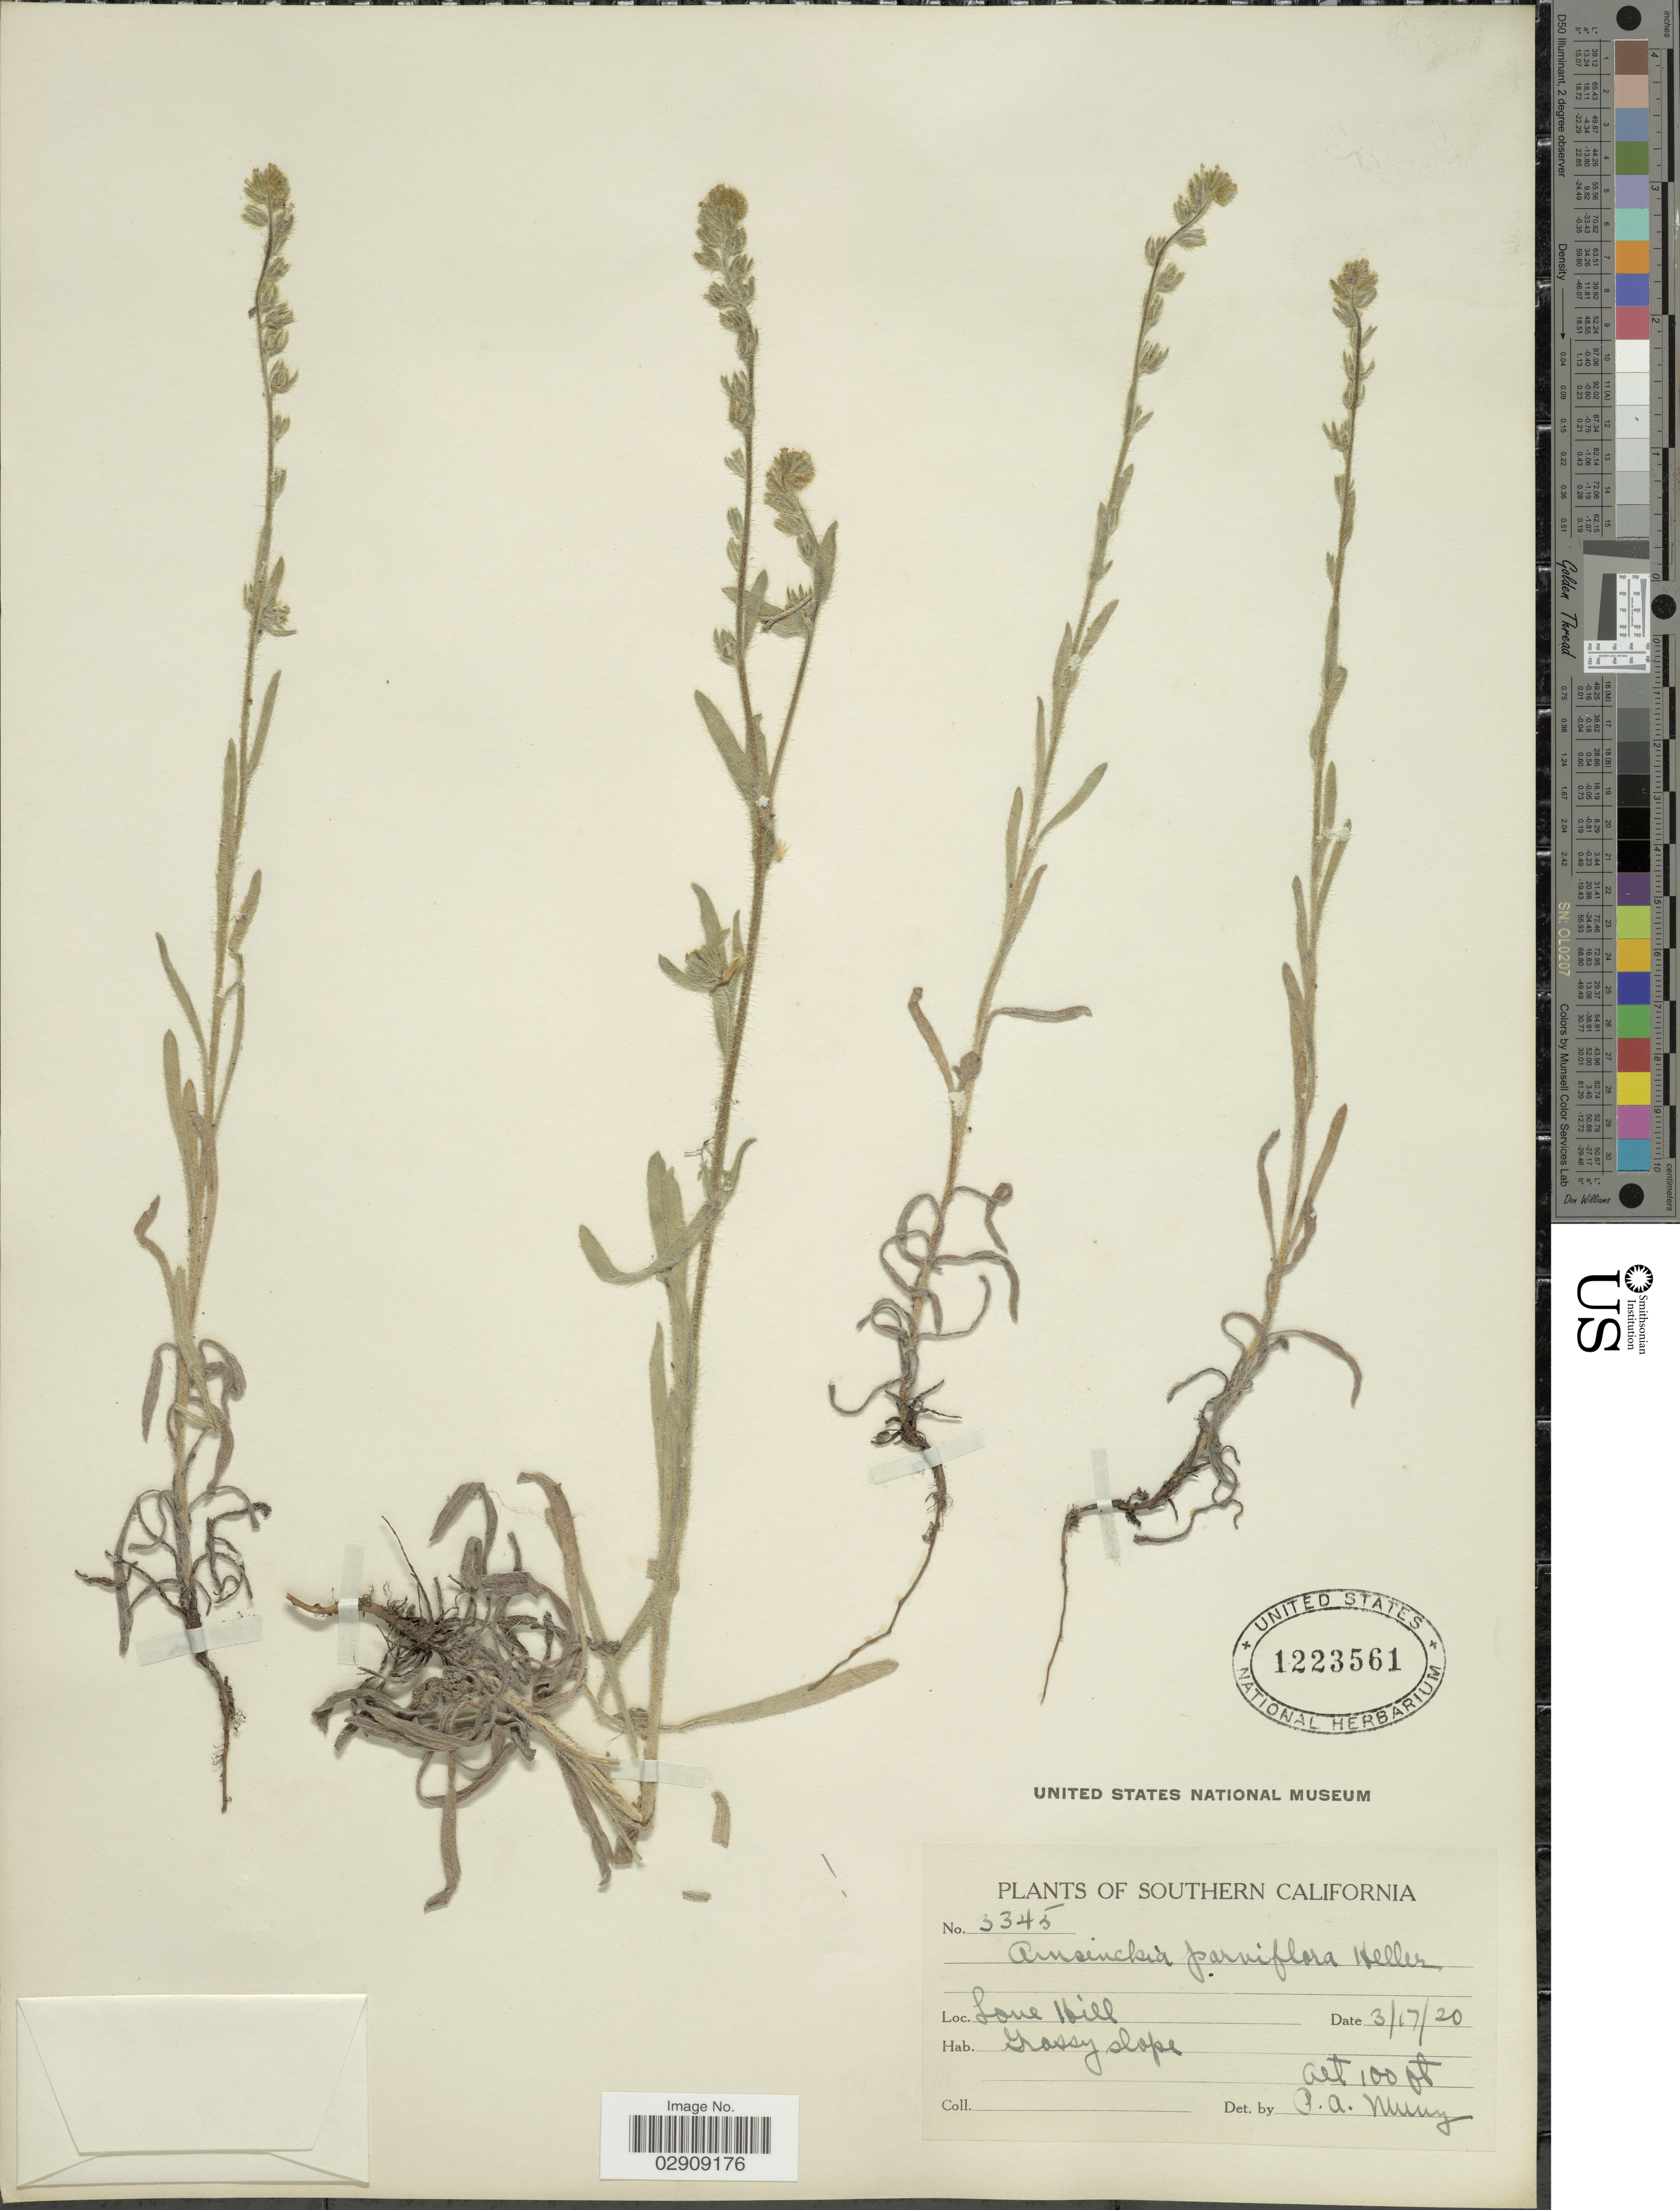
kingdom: Plantae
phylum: Tracheophyta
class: Magnoliopsida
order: Boraginales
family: Boraginaceae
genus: Amsinckia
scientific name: Amsinckia menziesii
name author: A. Nelson & J.F. Macbr.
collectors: P. A. Munz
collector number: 3345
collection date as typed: Transcribed d/m/y: 17/3/20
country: United States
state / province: California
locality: Southern California. Lone Hill.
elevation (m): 30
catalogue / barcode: US 1223561